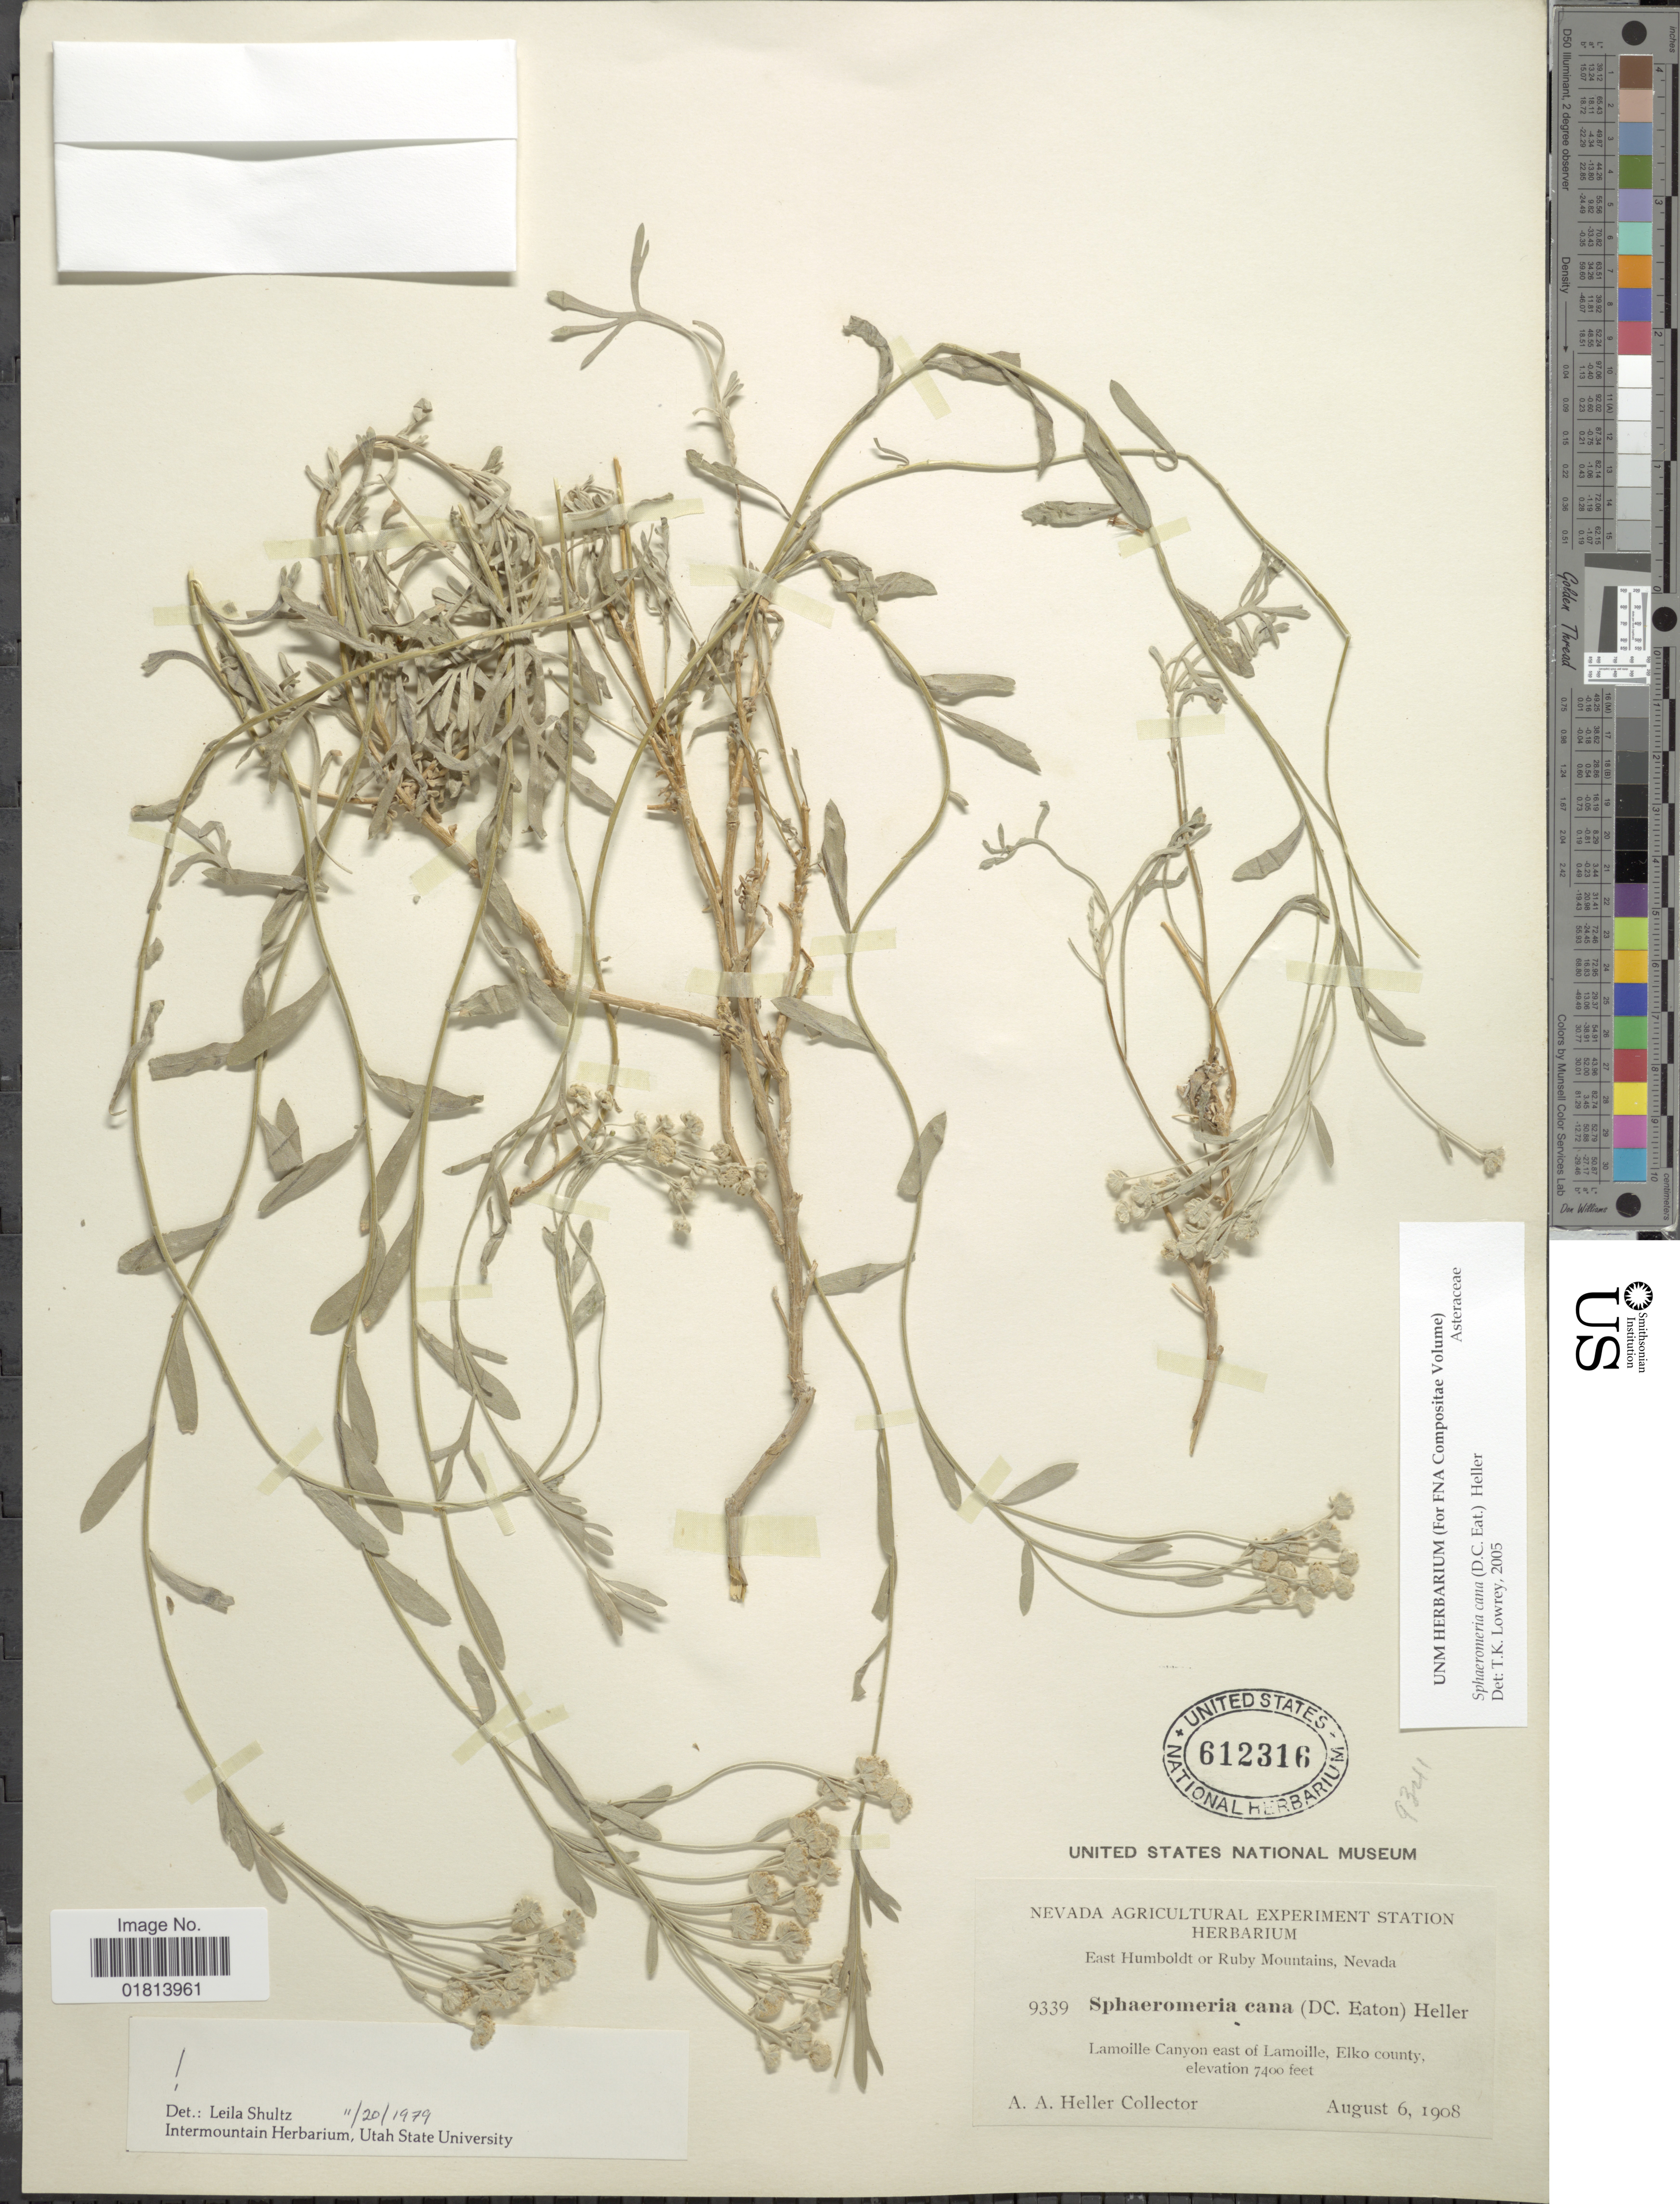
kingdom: Plantae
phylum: Tracheophyta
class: Magnoliopsida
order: Asterales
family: Asteraceae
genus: Sphaeromeria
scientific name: Sphaeromeria cana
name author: (D.C. Eaton) A. Heller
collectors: A. A. Heller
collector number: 9339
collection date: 1908-08-06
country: United States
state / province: Nevada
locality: East Humboldt or Ruby Mountains, Nevada. Lamoille Canyon east of Lamoille, Elko county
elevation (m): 2256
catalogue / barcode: US 612316